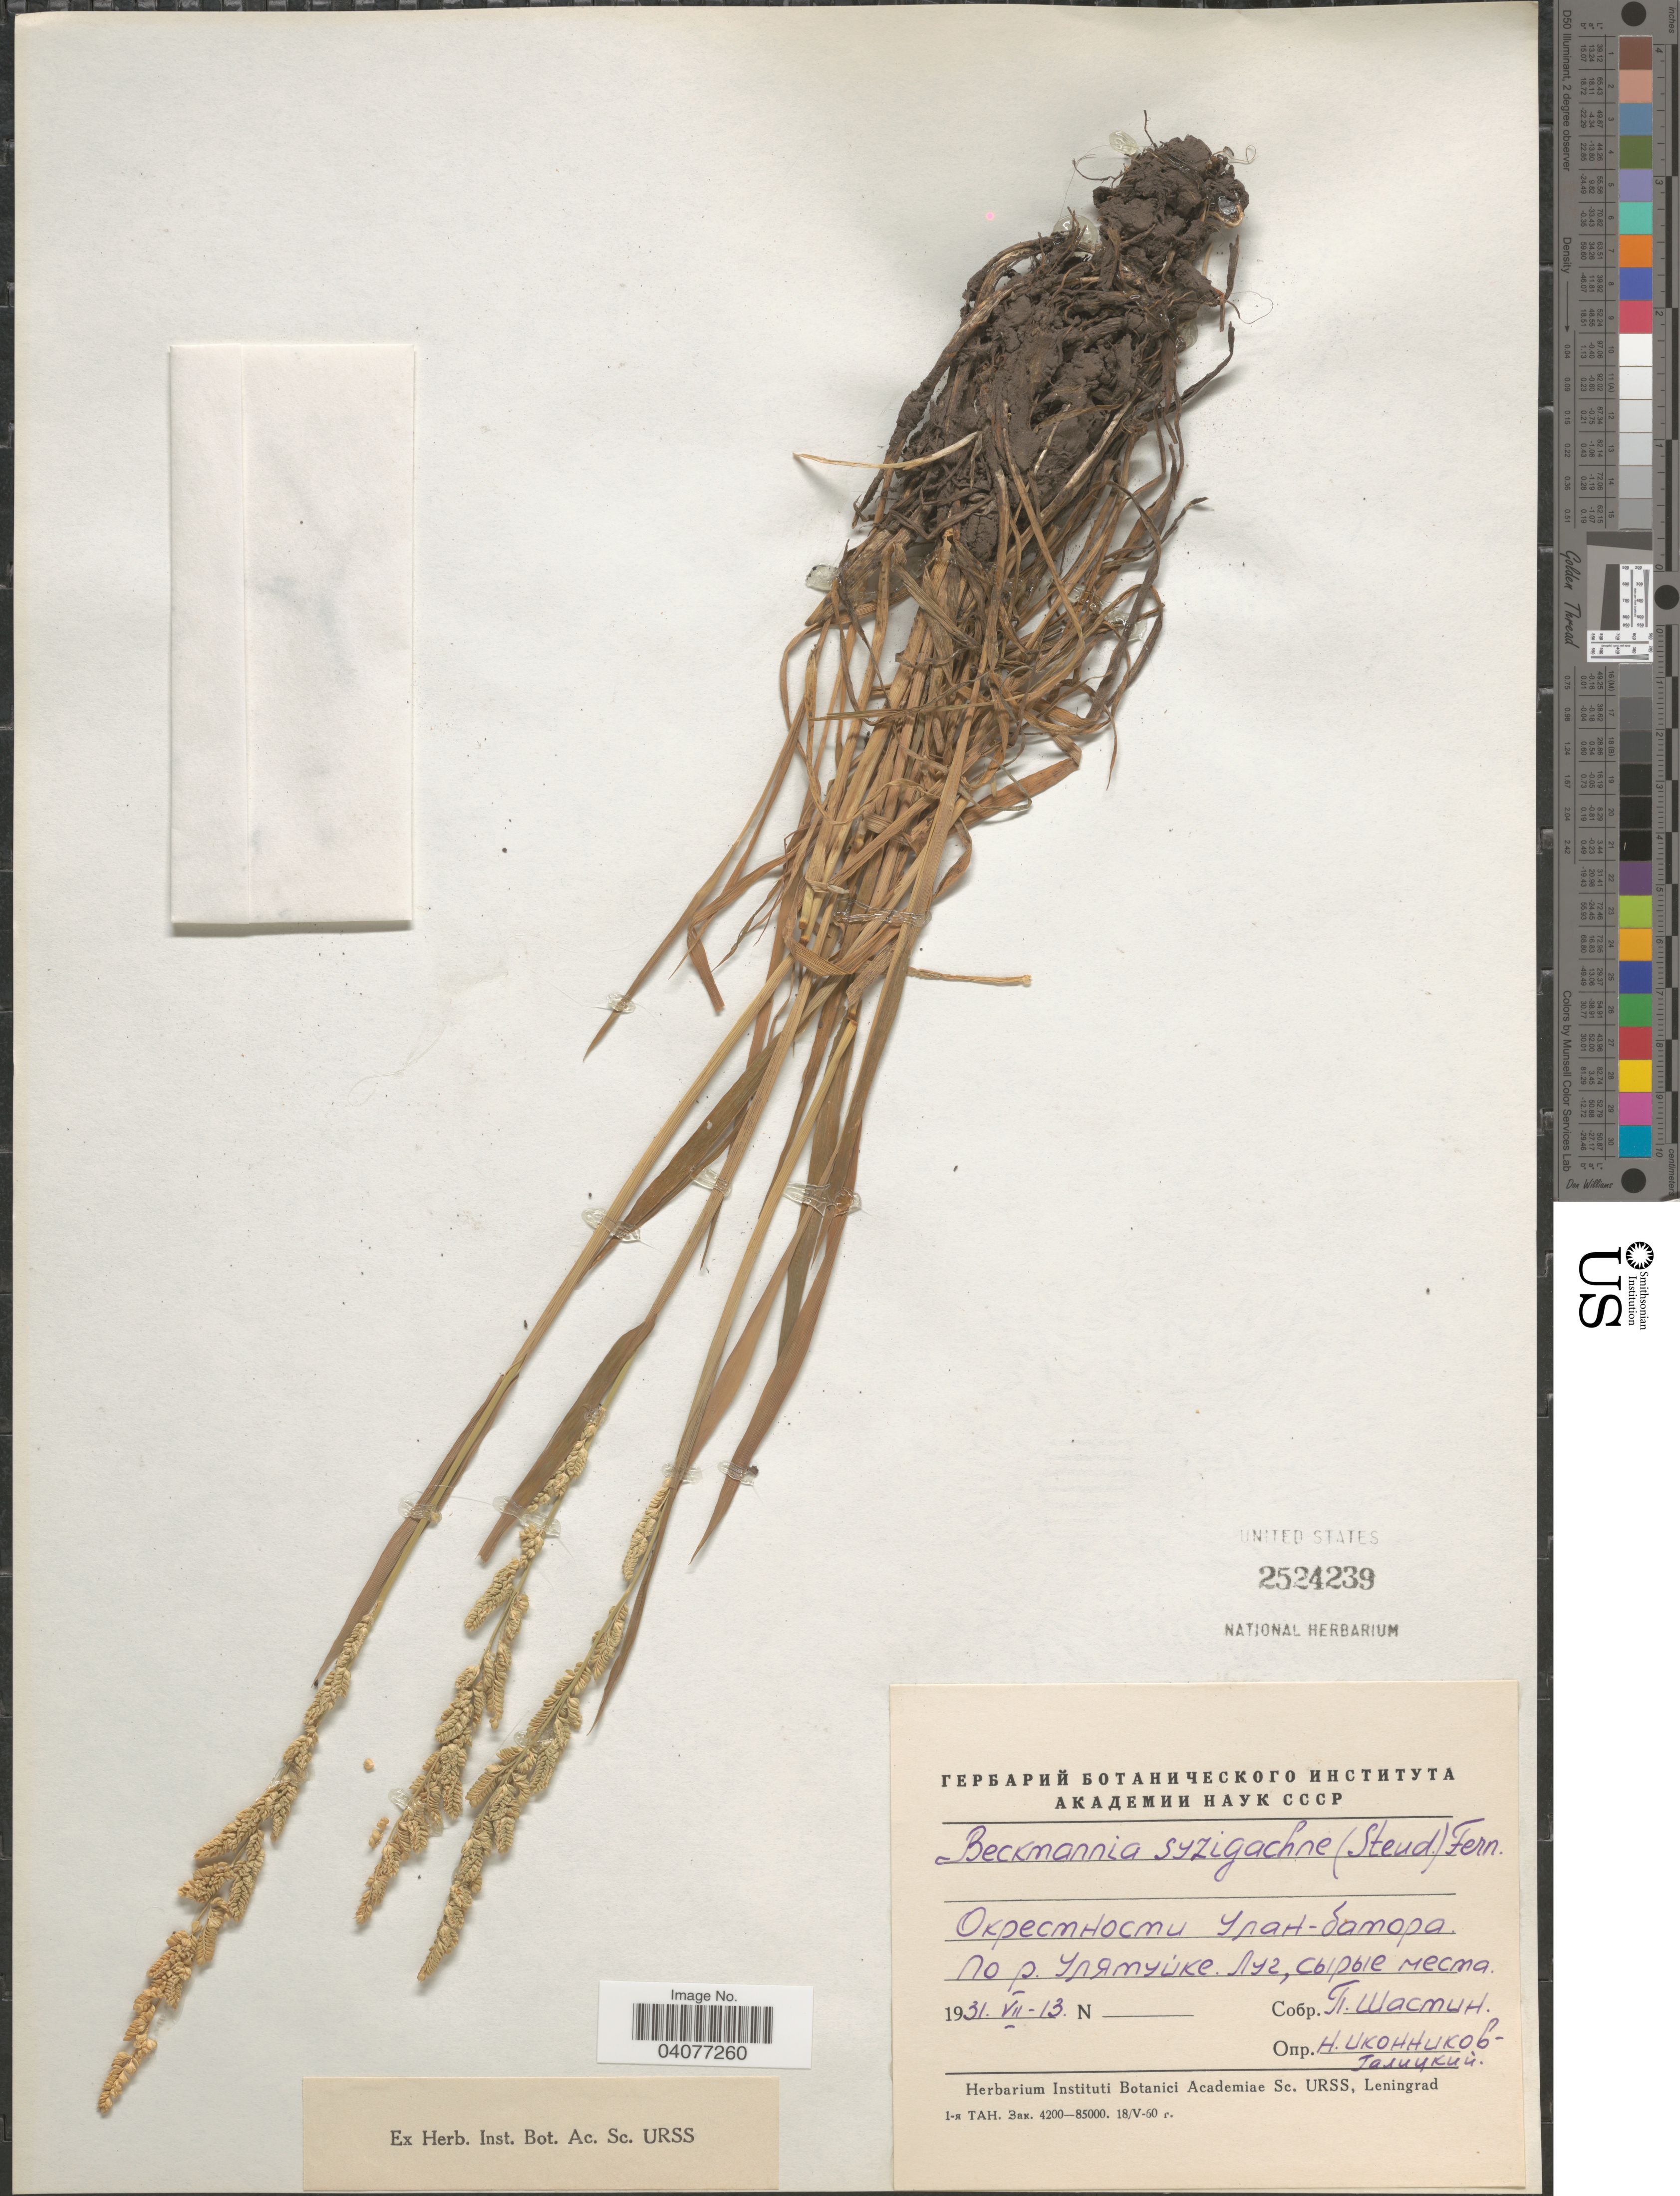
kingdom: Plantae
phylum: Tracheophyta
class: Liliopsida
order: Poales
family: Poaceae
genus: Beckmannia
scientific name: Beckmannia syzigachne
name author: (Steud.) Fernald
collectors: P. Shastin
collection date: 1931-07-13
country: Mongolia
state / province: Ulanbaatar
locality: Vicinity of Ulanbaatar, river Ulyatuyka.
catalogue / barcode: US 2524239